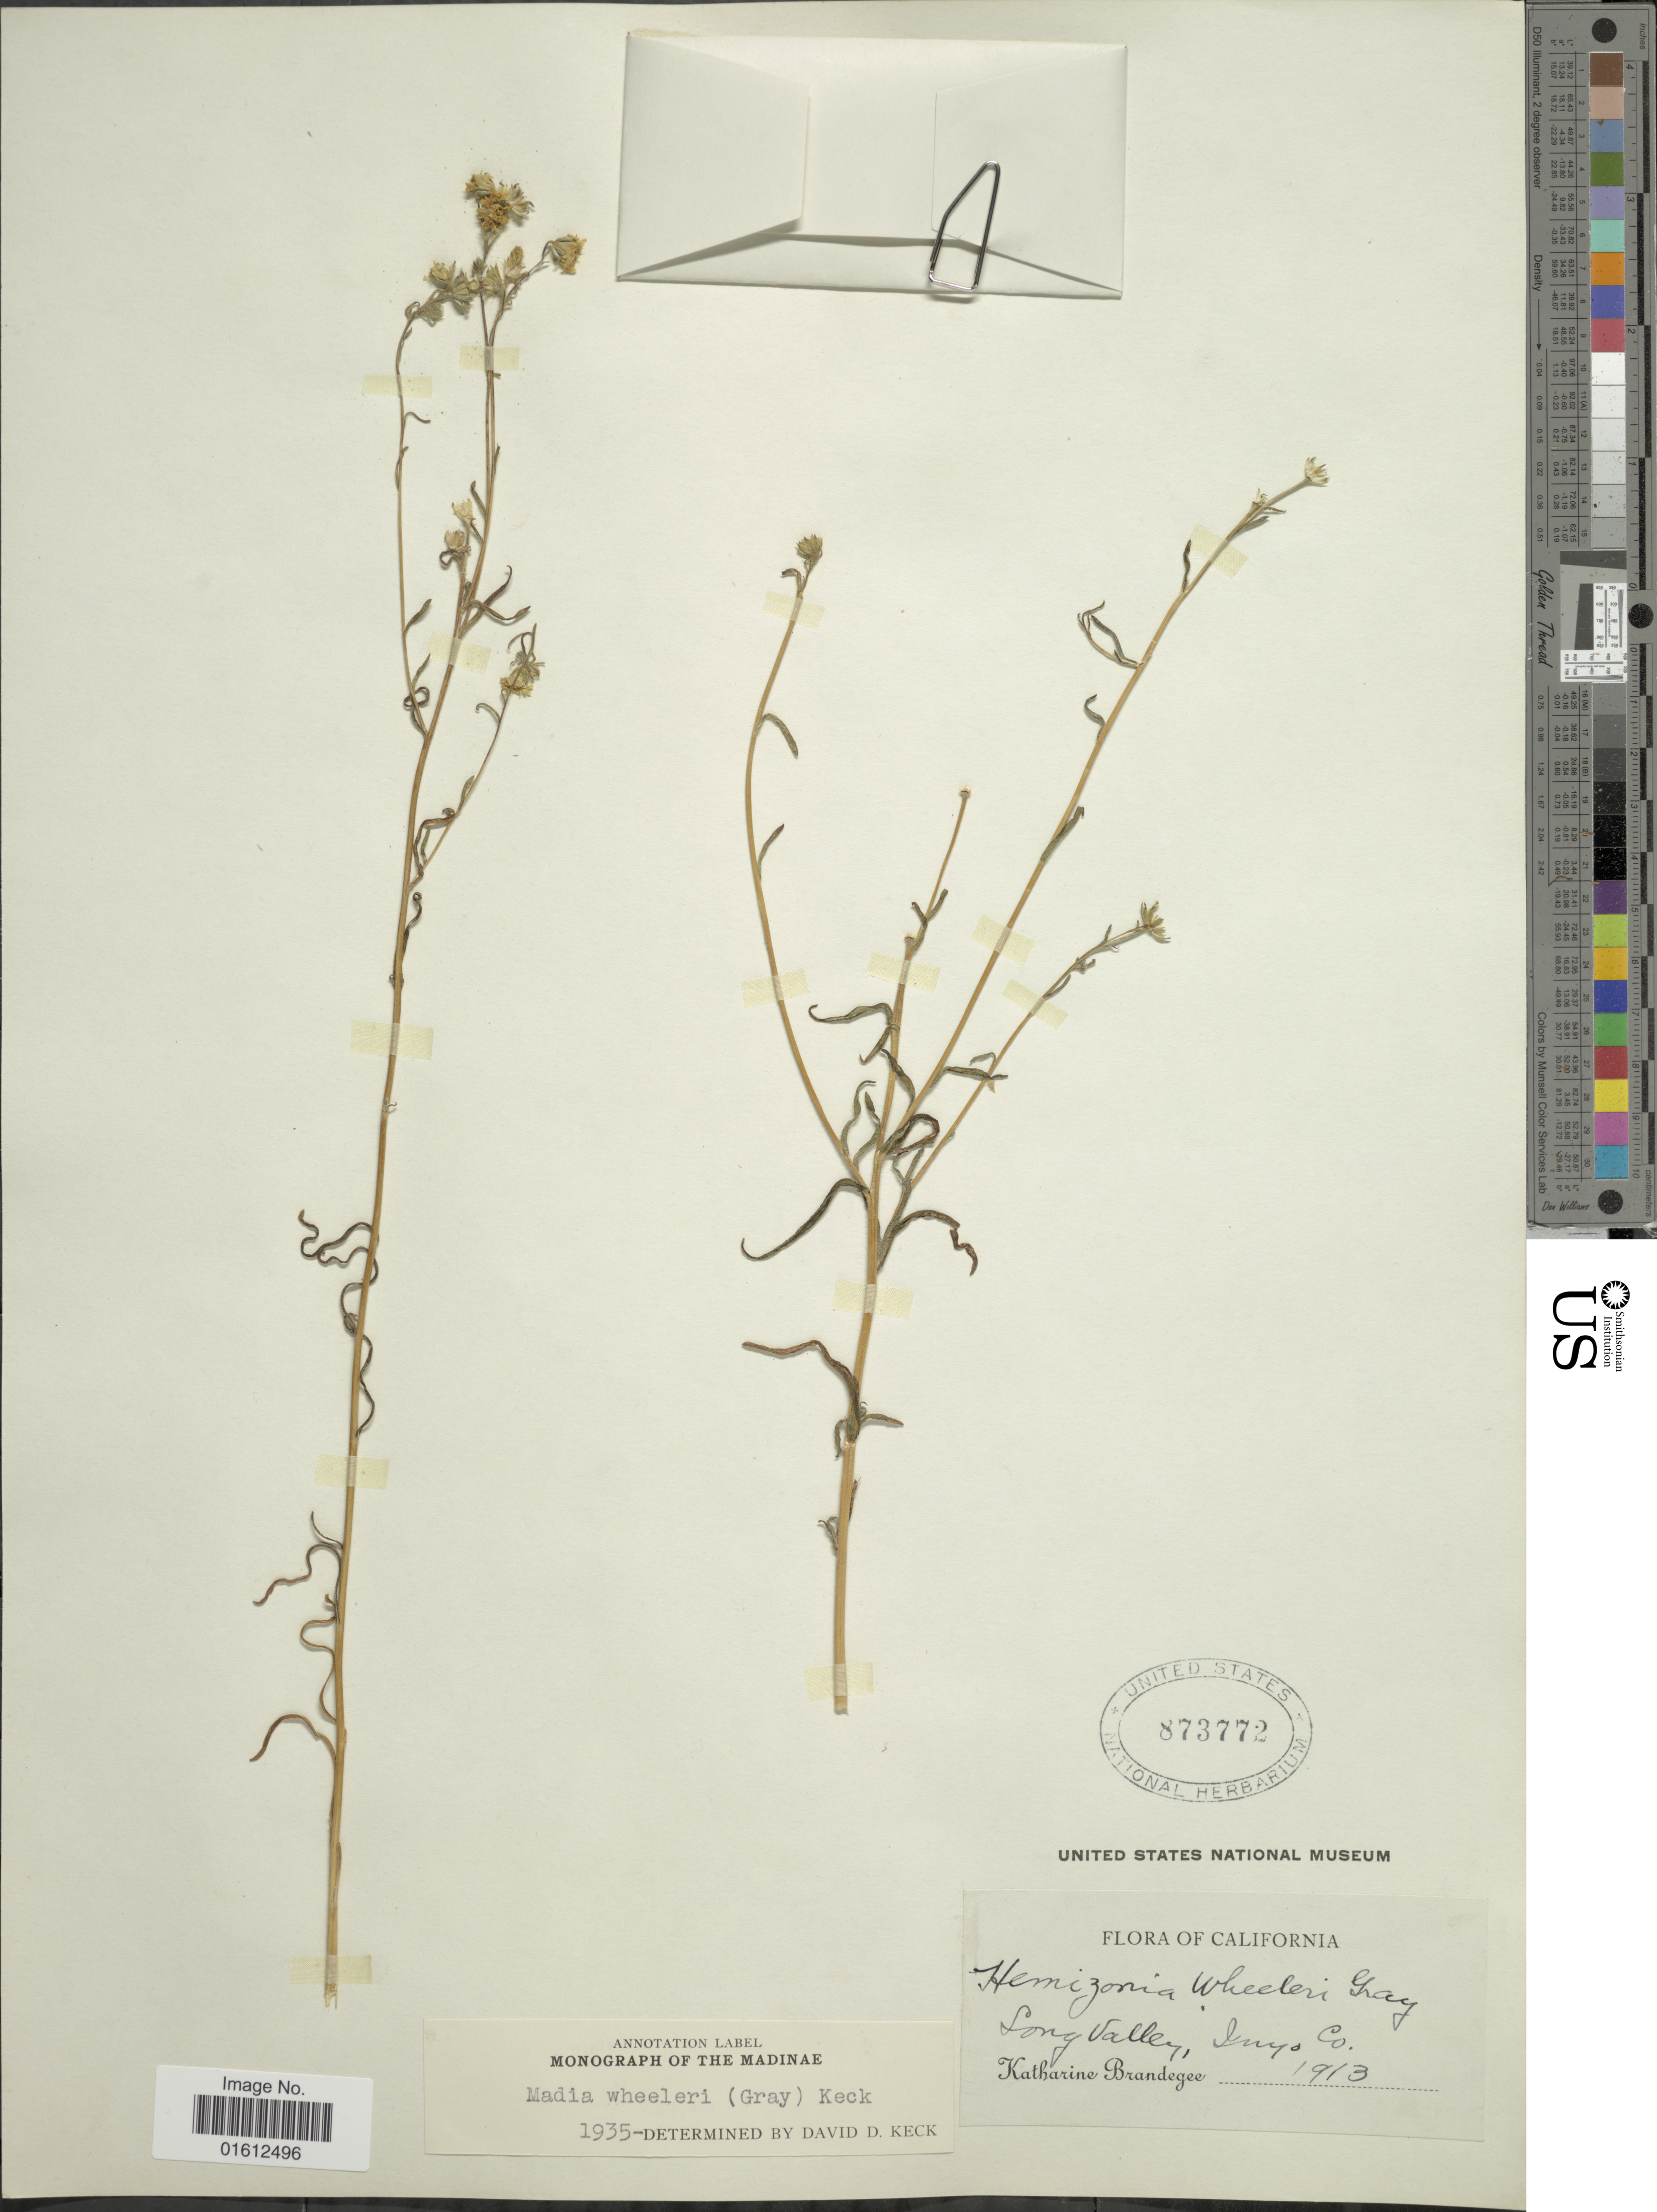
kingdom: Plantae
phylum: Tracheophyta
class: Magnoliopsida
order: Asterales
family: Asteraceae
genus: Madia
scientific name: Madia elegans subsp. wheeleri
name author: (A. Gray) D.D. Keck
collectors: M. K. Brandegee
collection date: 1913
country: United States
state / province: California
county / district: Inyo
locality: Song Valley, Inyo Co.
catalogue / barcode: US 873772